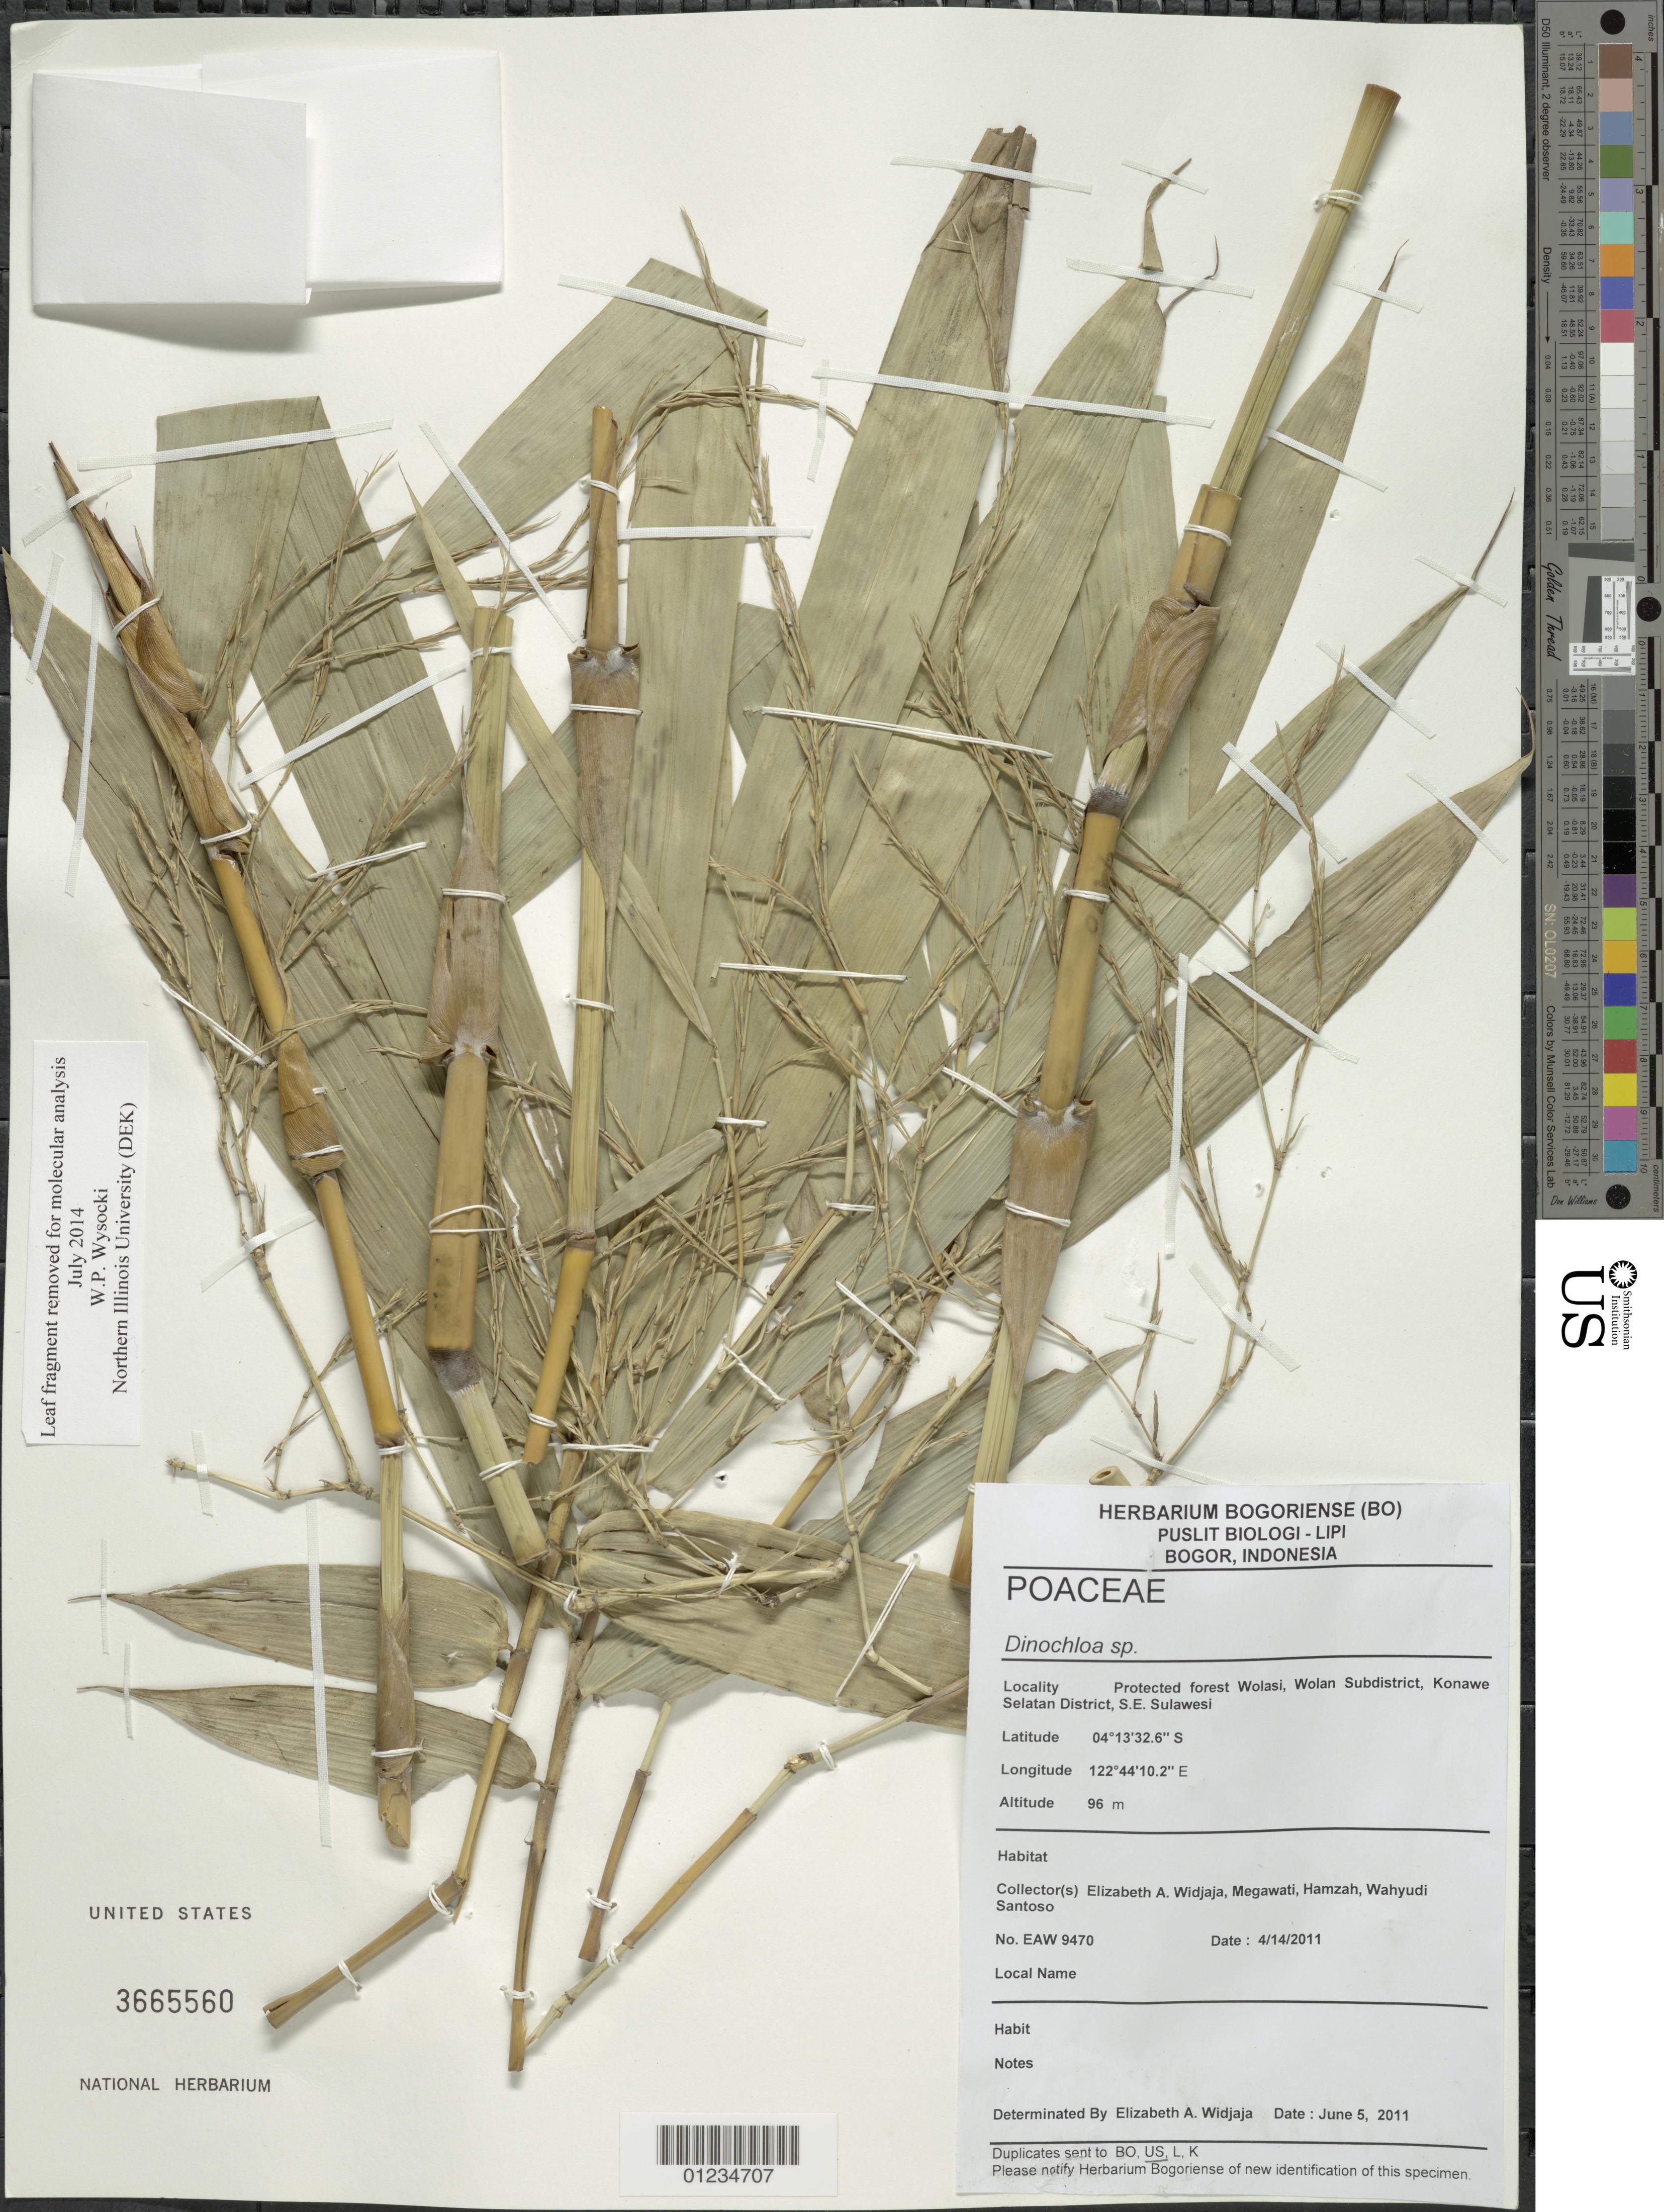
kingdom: Plantae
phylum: Tracheophyta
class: Liliopsida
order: Poales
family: Poaceae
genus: Dinochloa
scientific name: Dinochloa sp.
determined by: Widjaja, E. A.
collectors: E. A. Widjaja, -. Hamzah, -. Megawati & W. Santoso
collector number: EAW 9470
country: Indonesia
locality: Protected forest Wolasi, Wolan Sub district, Konawe Selatan District, S.E. Sulawesi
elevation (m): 96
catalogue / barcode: US 3665560